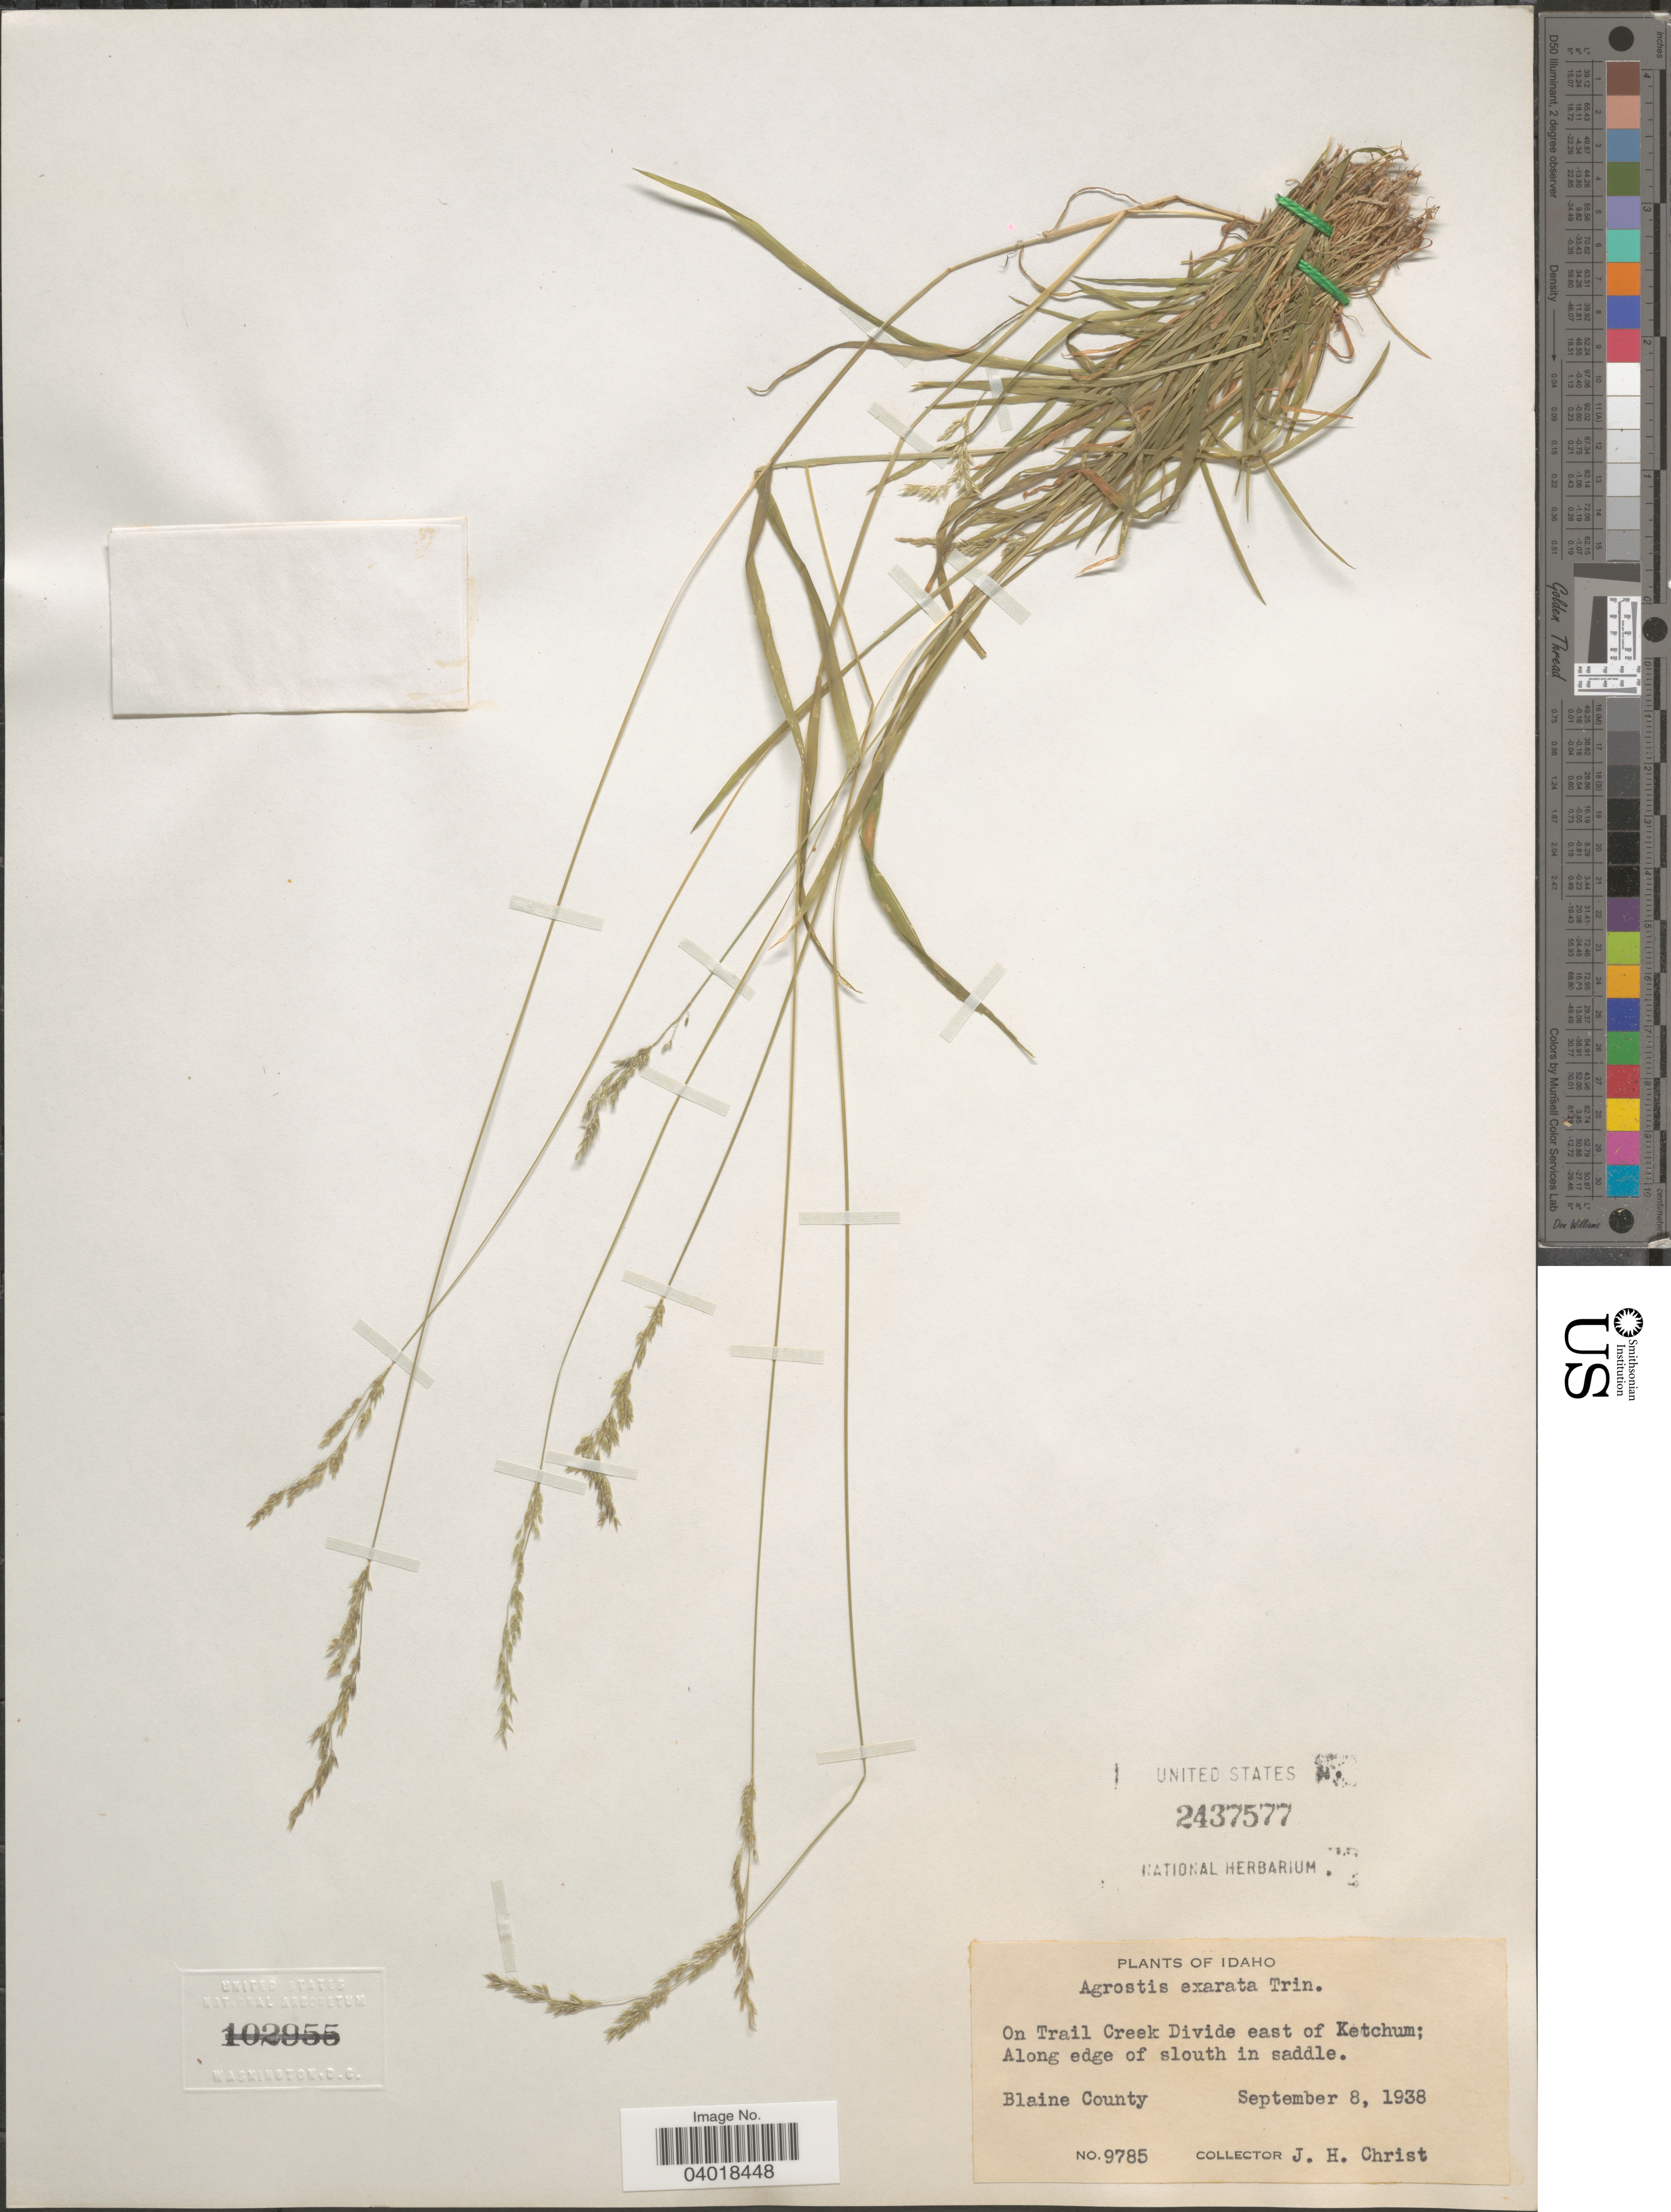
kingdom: Plantae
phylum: Tracheophyta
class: Liliopsida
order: Poales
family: Poaceae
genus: Agrostis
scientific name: Agrostis exarata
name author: Trin.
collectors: J. H. Christ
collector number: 9785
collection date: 1938-09-08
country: United States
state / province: Idaho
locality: On Trail Creek Divide east of Ketchum; Along edge of slouth in saddle. Blaine County.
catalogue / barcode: US 2437577